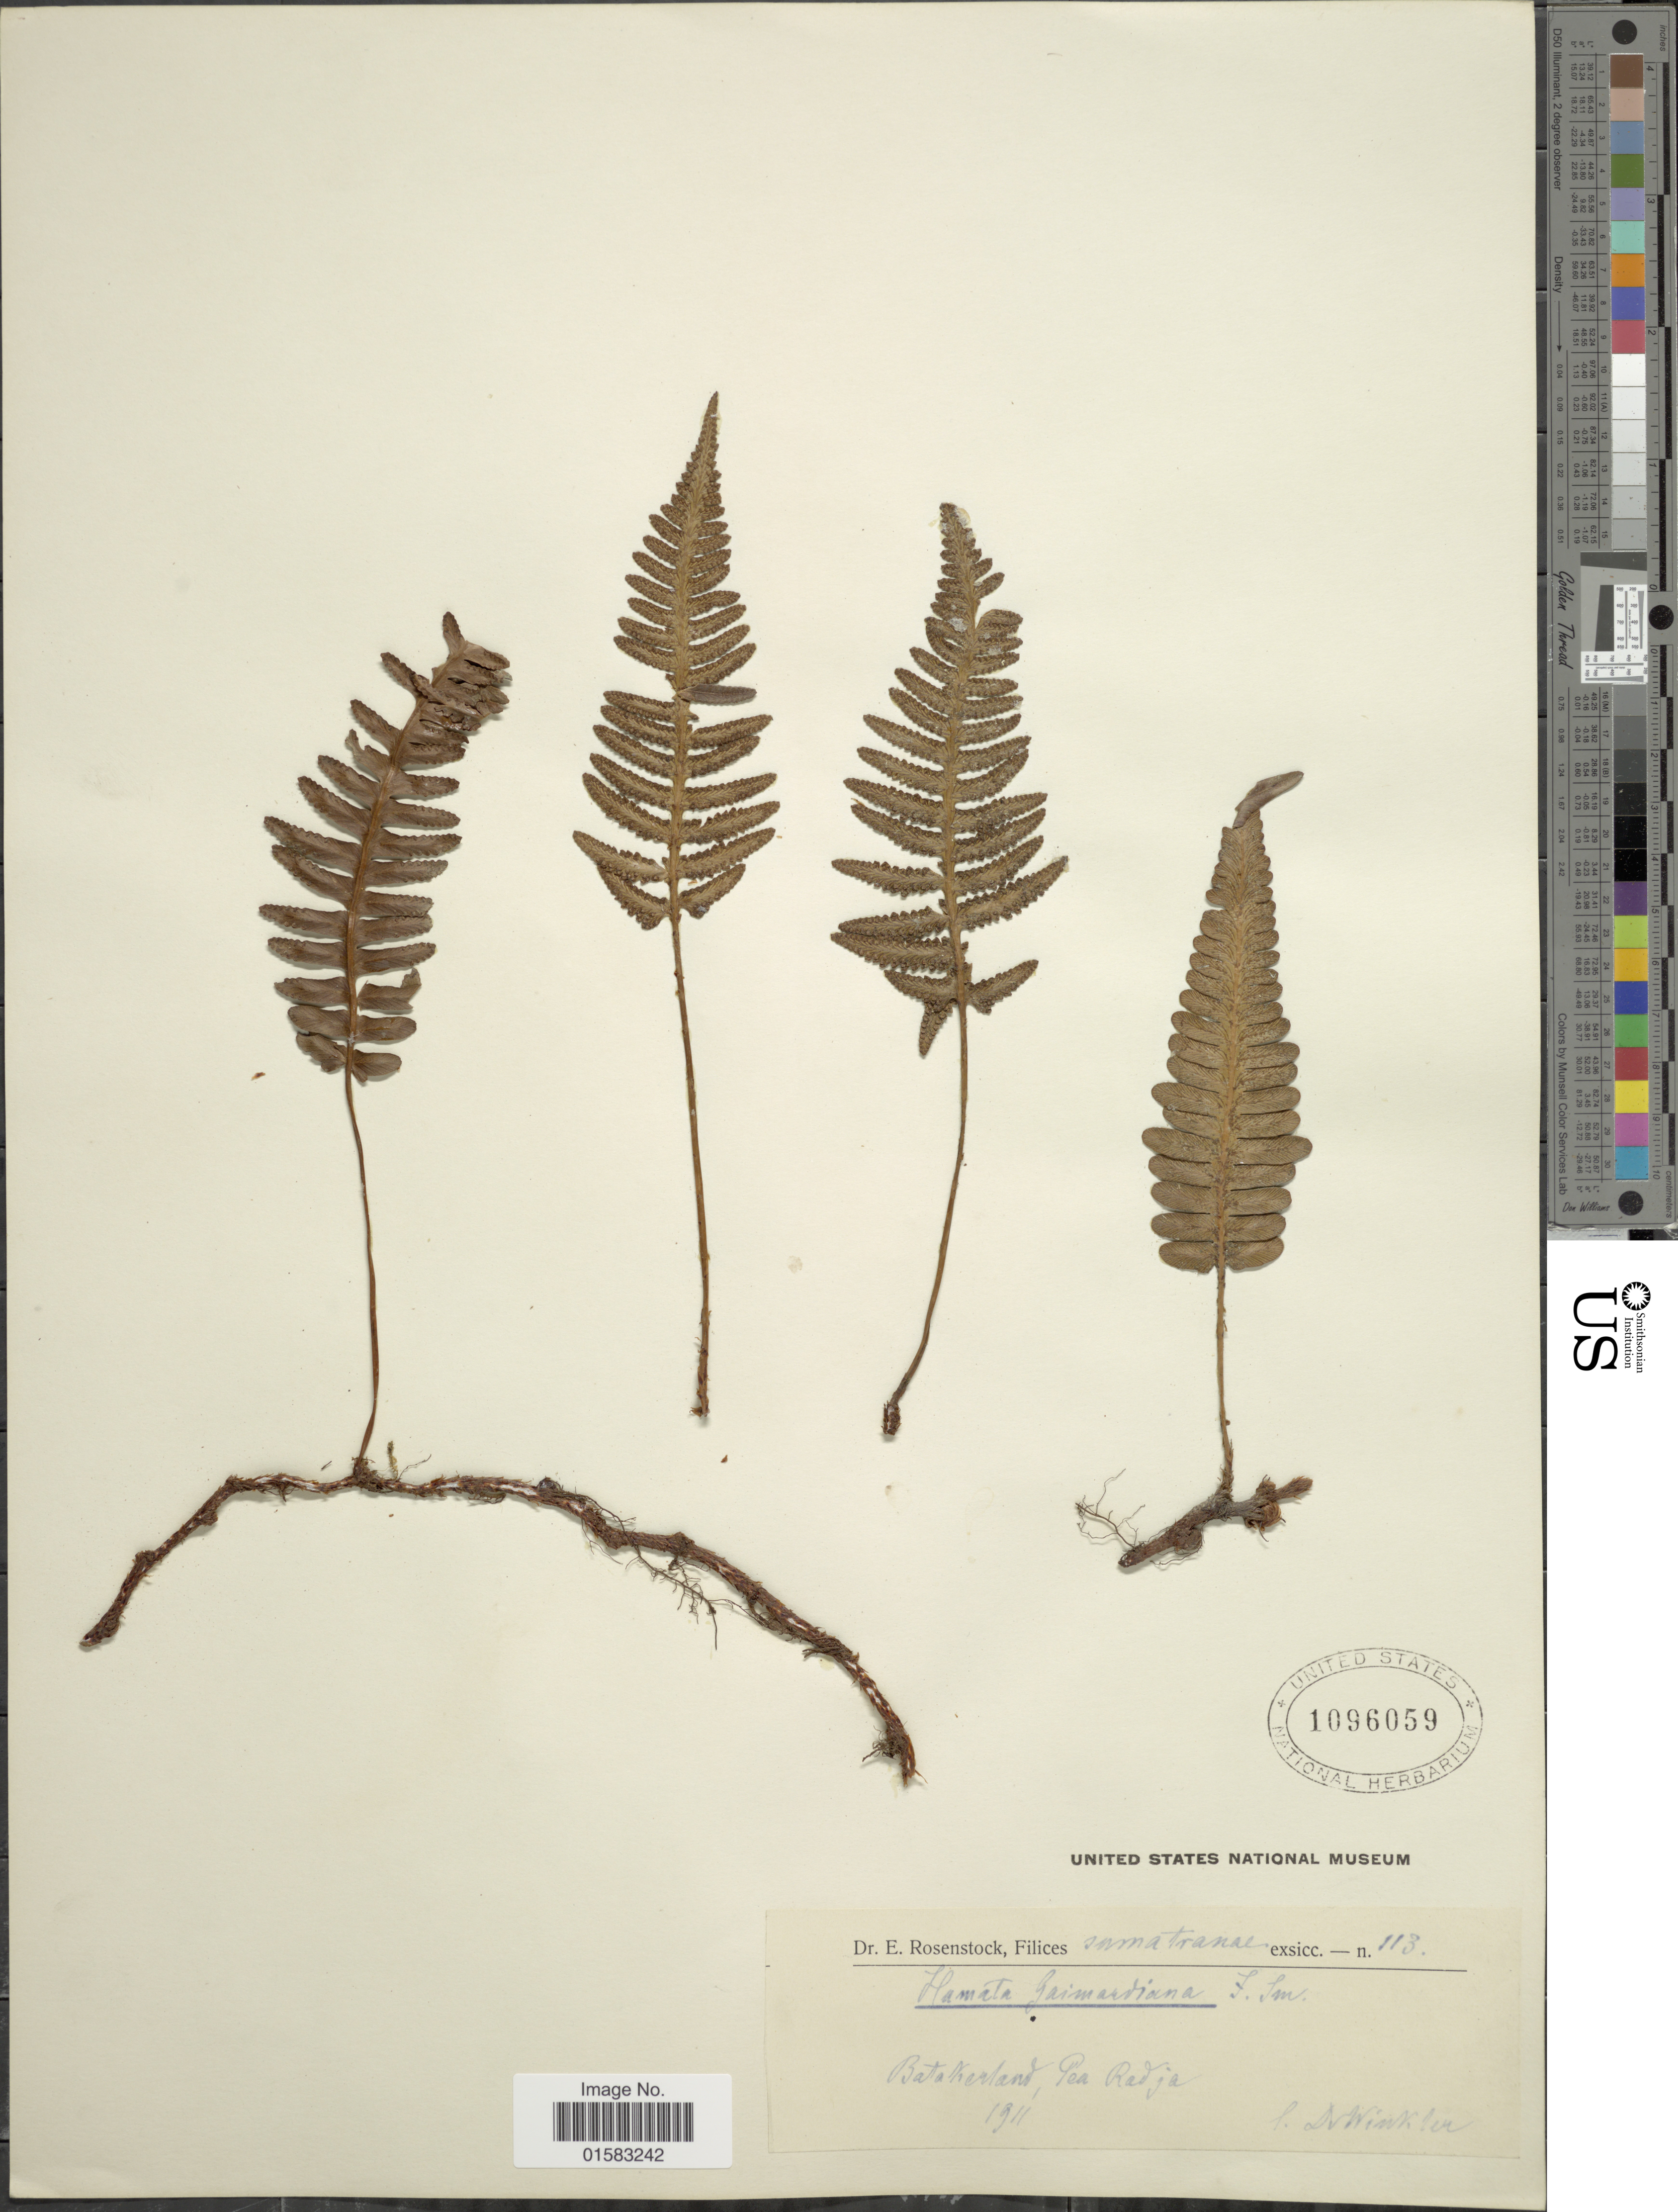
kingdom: Plantae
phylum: Tracheophyta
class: Polypodiopsida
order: Polypodiales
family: Davalliaceae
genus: Davallia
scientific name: Davallia pectinata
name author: Sm.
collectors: F. Winkler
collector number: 113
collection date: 1911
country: Indonesia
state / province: Sumatra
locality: Batakerland, Pea Radja [interpreted]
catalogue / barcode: US 1096059